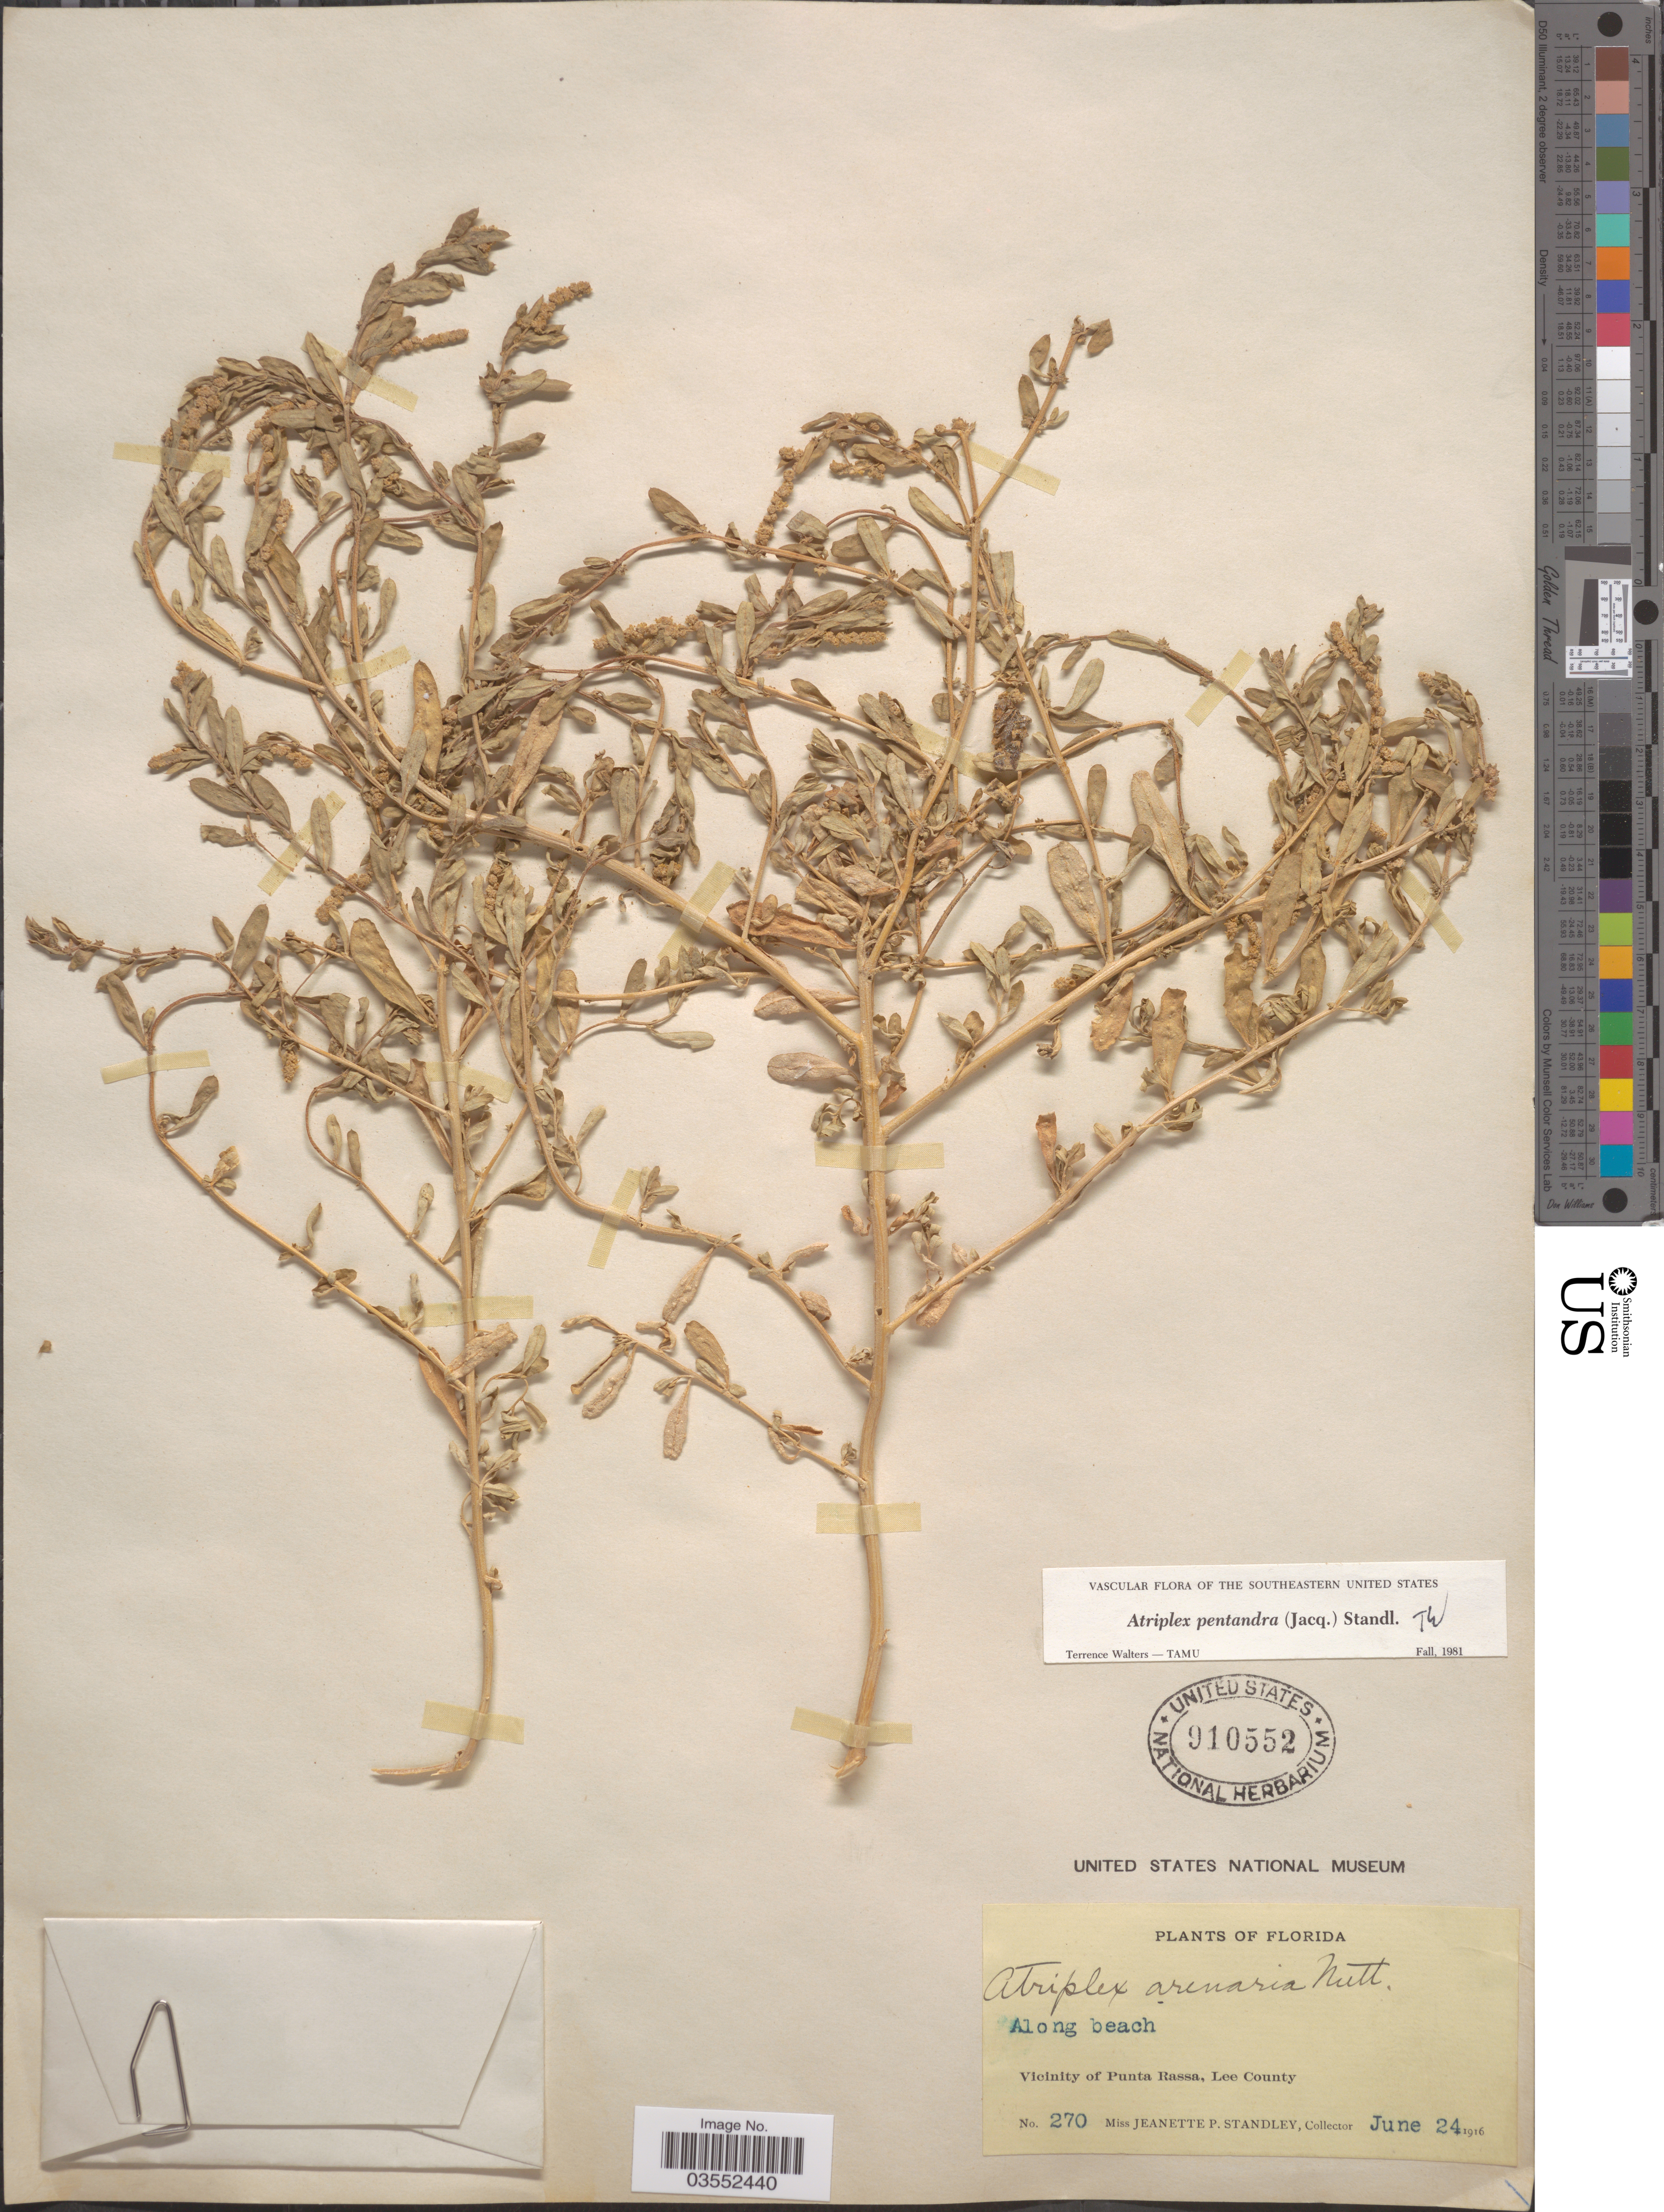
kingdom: Plantae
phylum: Tracheophyta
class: Magnoliopsida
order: Caryophyllales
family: Amaranthaceae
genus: Atriplex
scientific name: Atriplex pentandra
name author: (Jacq.) Standl.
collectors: J. P. Standley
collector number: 270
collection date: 1916-06-24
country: United States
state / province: Florida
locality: Along beach, Vicinity of Punta Rassa, Lee County.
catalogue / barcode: US 910552